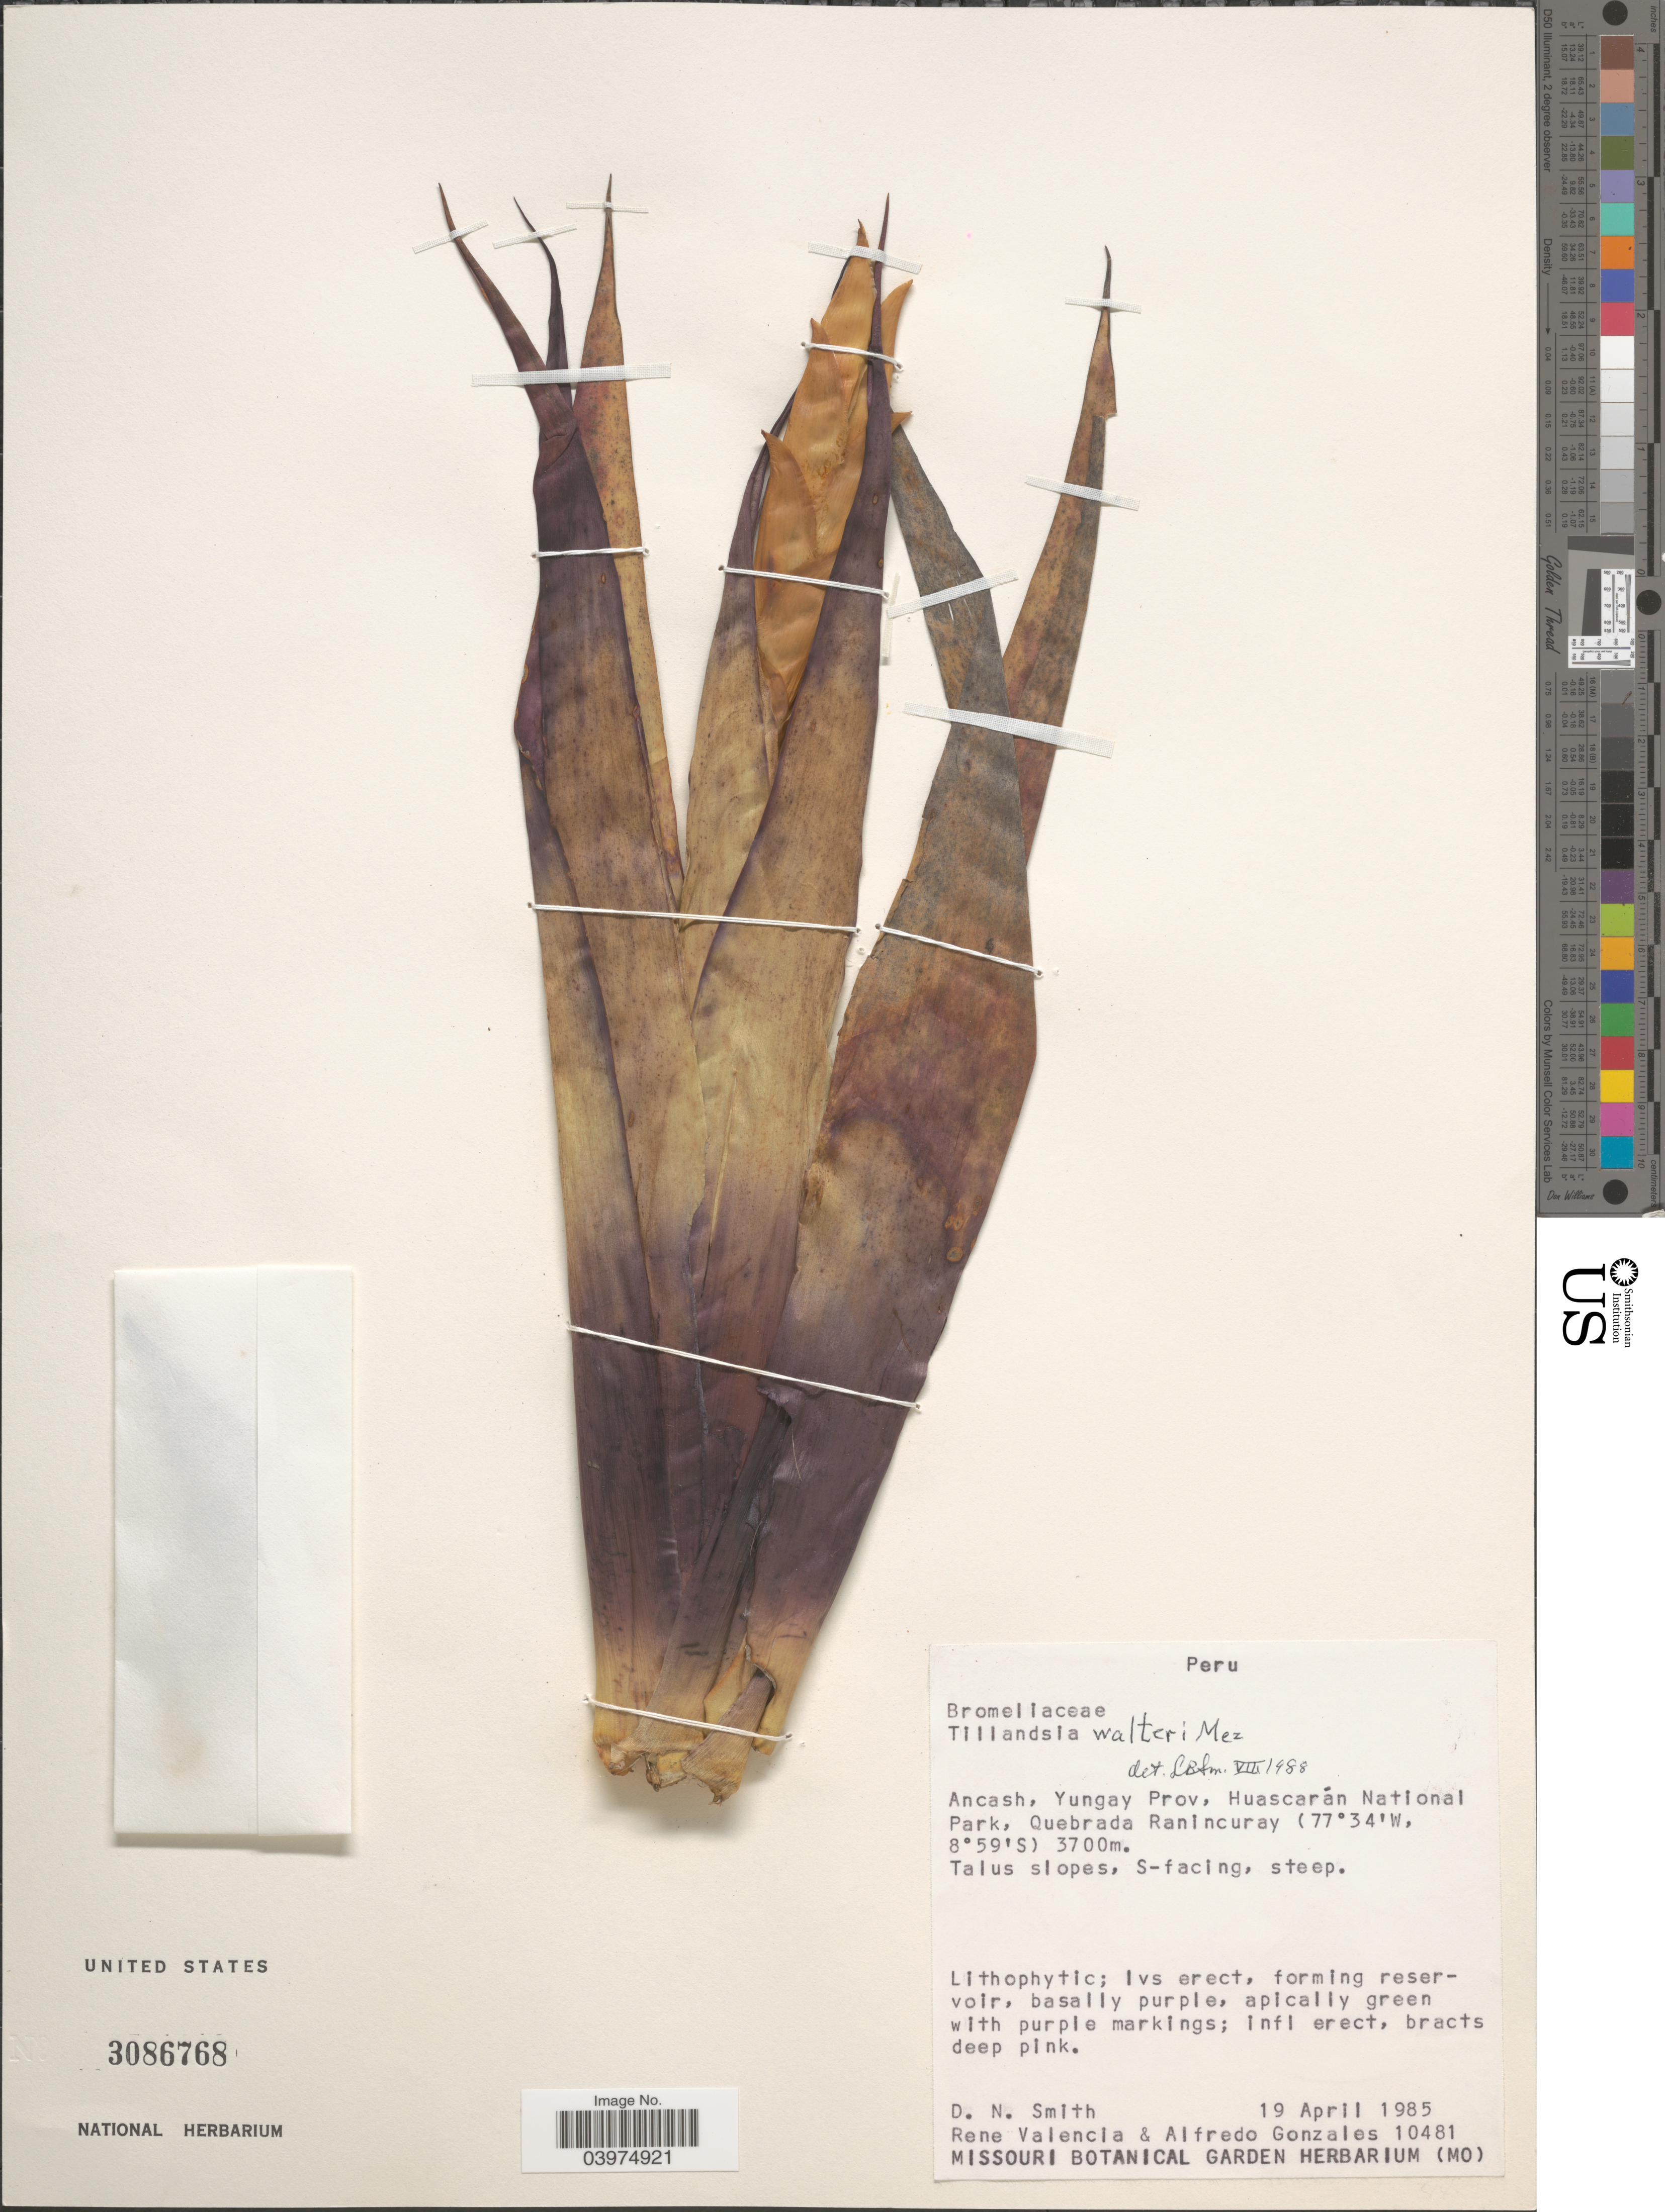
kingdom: Plantae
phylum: Tracheophyta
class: Liliopsida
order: Poales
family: Bromeliaceae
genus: Tillandsia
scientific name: Tillandsia walteri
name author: Mez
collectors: D. Smith, R. Valencia & A. Gonzáles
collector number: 10481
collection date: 1985-04-19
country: Peru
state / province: Ancash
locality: Yungay Prov. Huascarán National Park, Quebrada Ranincuray. Talus slopes, S-facing, steep.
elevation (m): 3700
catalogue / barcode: US 3086768